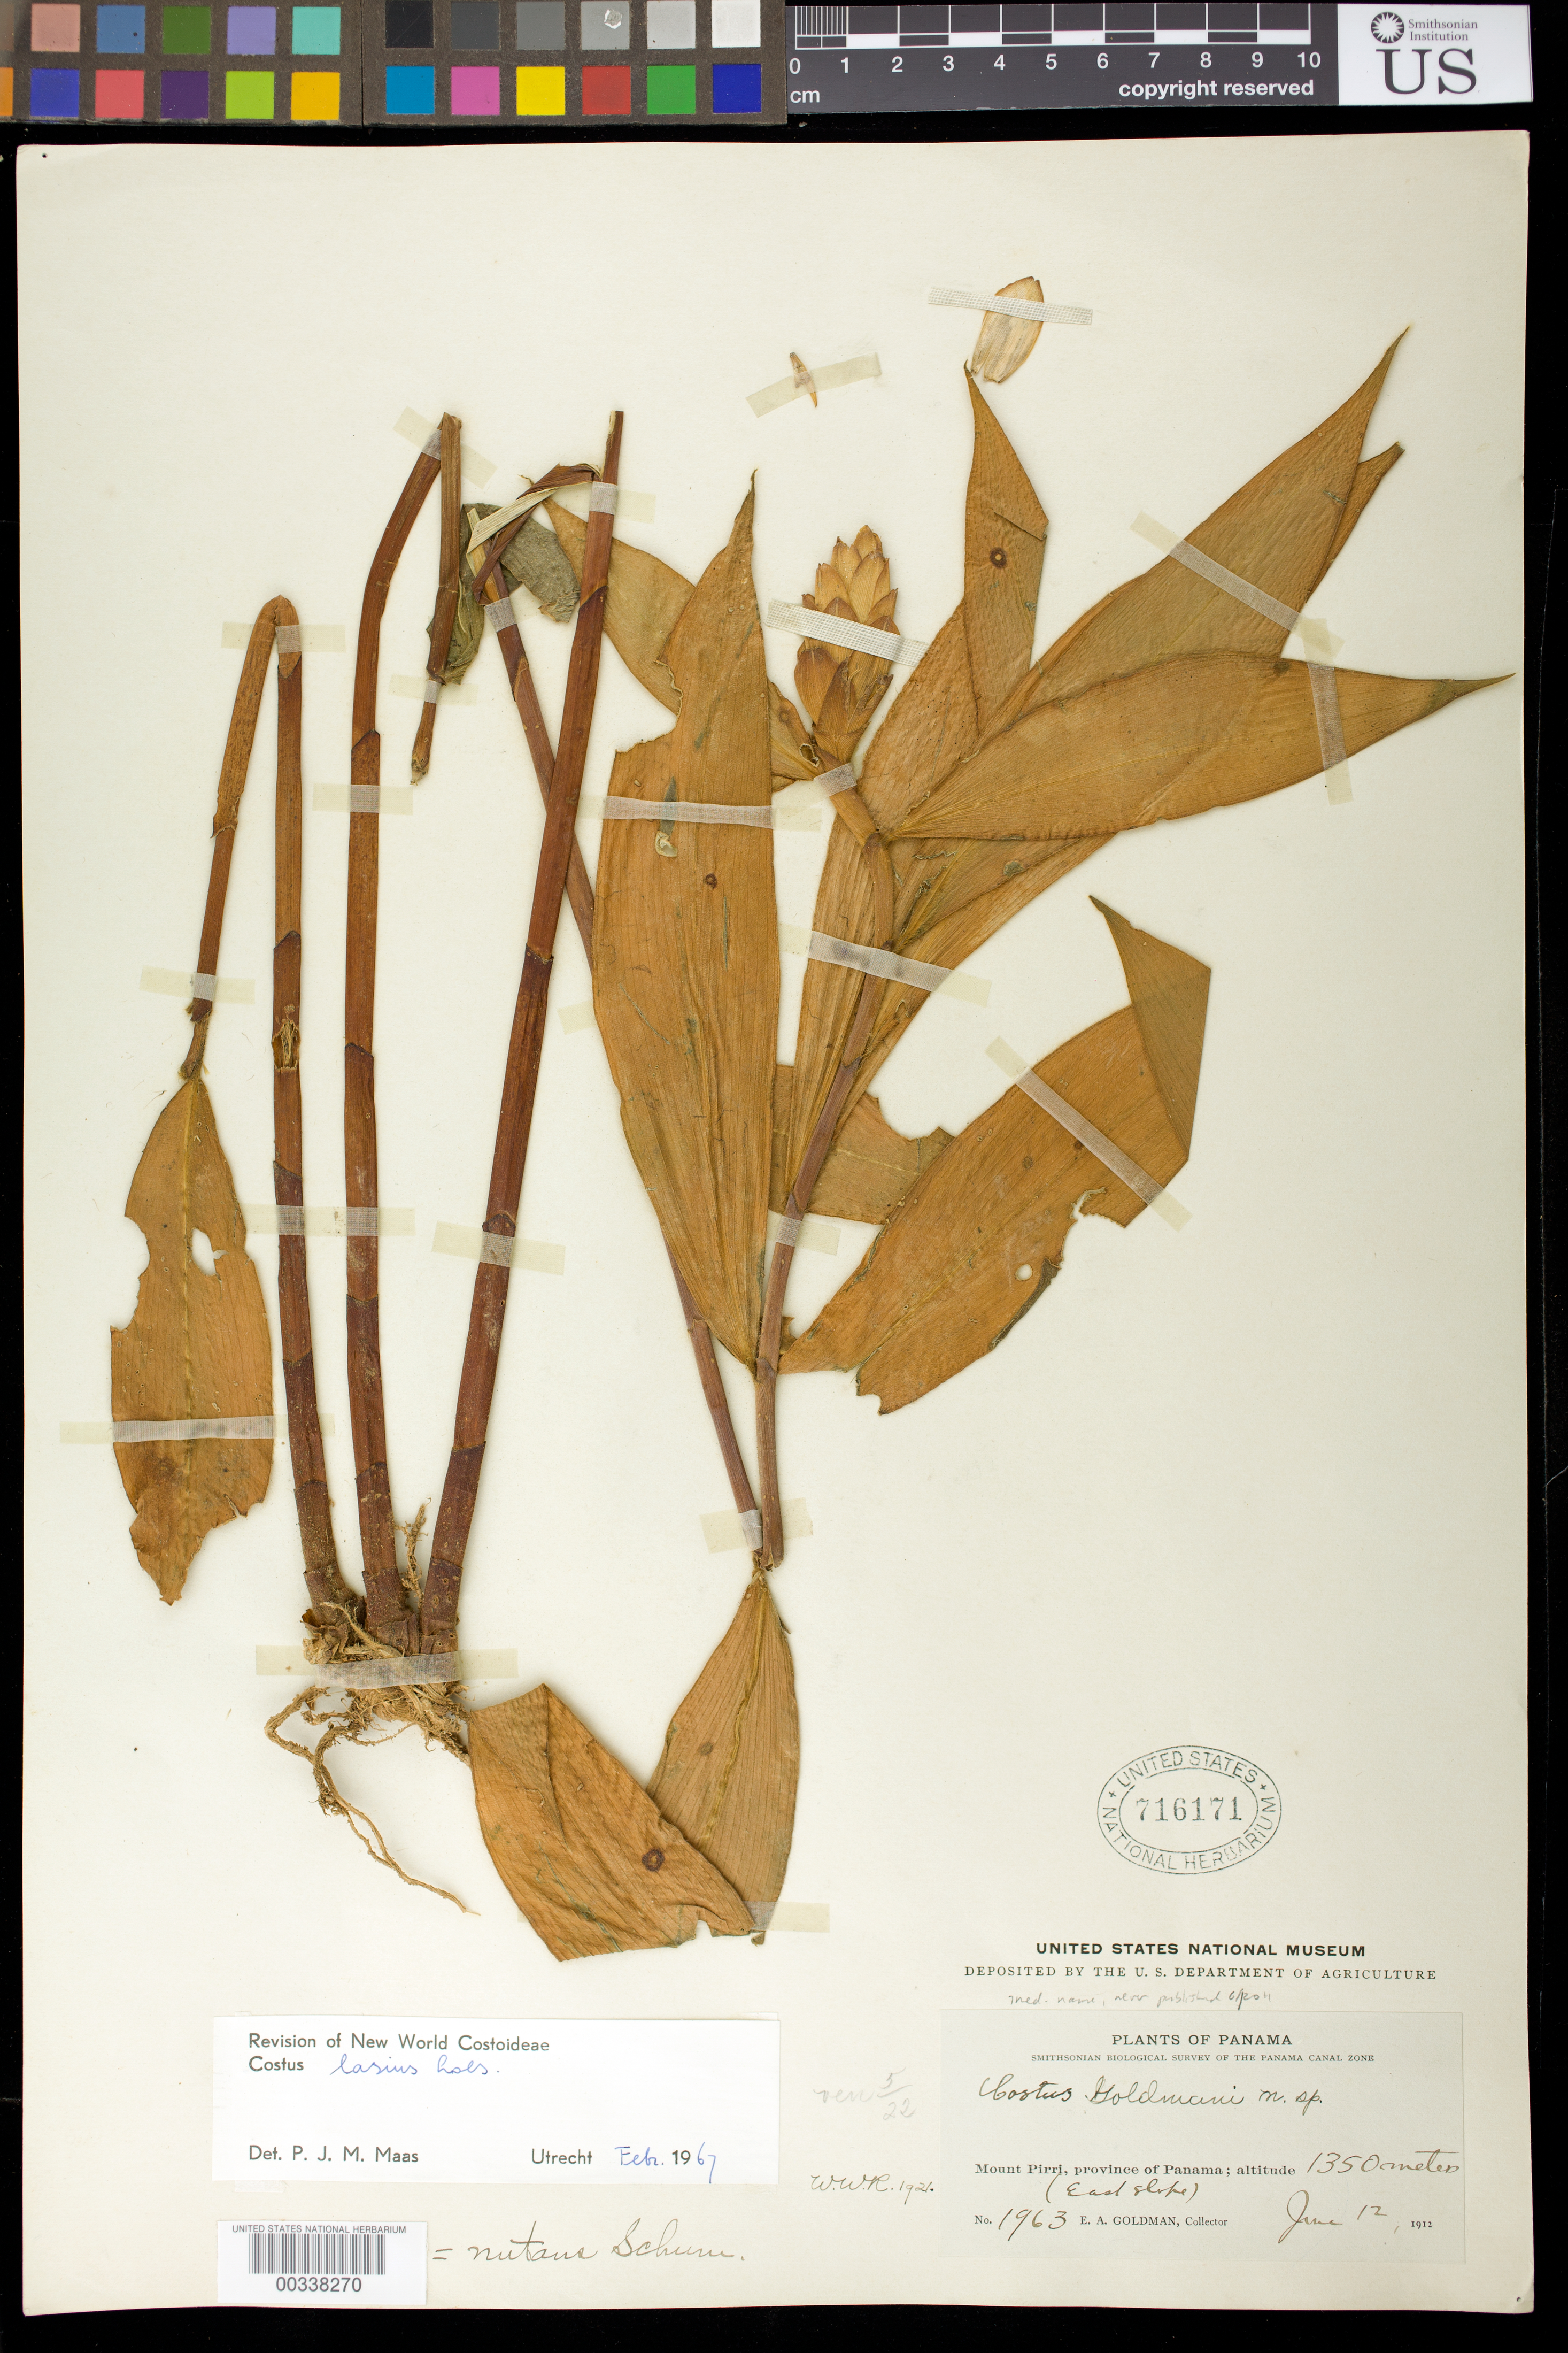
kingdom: Plantae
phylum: Tracheophyta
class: Liliopsida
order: Zingiberales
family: Costaceae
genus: Costus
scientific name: Costus lasius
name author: Loes.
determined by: Maas, Paul J. M.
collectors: E. A. Goldman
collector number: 1963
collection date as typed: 12 Jun 1912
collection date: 1912-06-12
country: Panama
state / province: Panamá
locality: Mount Pirri (E slope)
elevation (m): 1350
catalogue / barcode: US 716171